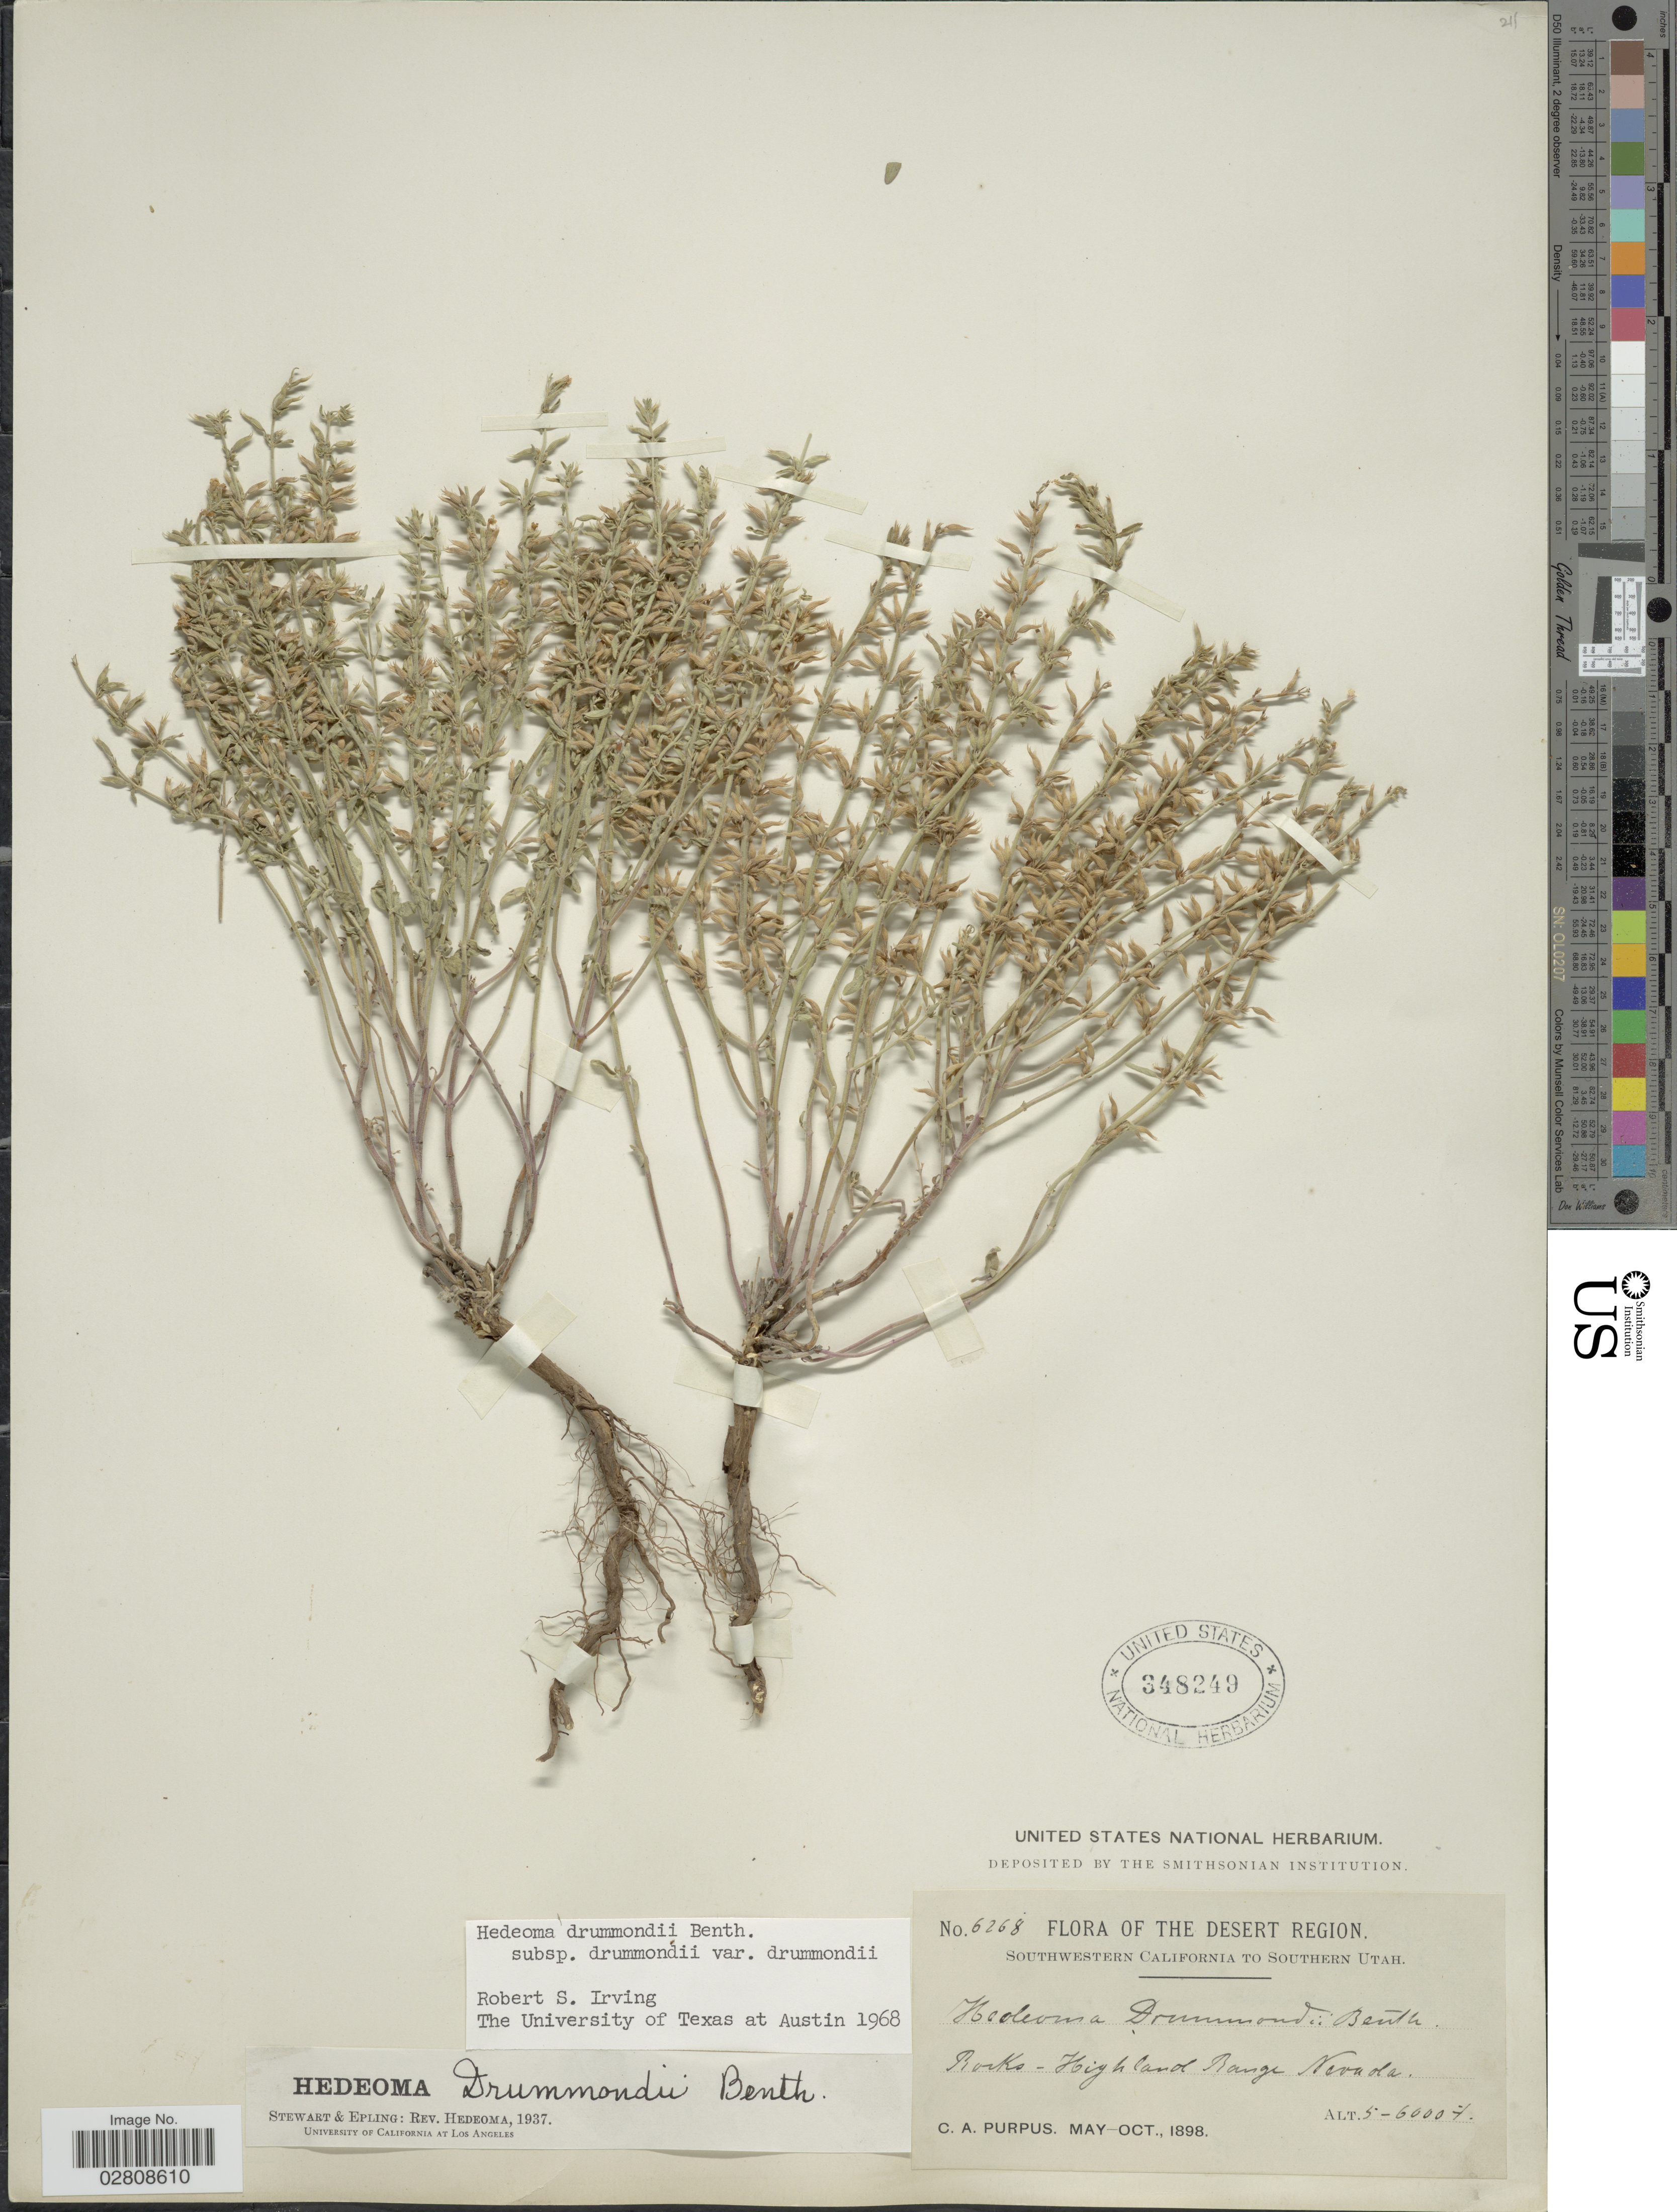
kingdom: Plantae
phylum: Tracheophyta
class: Magnoliopsida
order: Lamiales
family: Lamiaceae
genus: Hedeoma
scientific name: Hedeoma drummondii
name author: Benth.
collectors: C. A. Purpus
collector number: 6268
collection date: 1898-05/1898-10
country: United States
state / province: Nevada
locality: Desert Region. Highland Range.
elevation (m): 1524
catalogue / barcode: US 348249